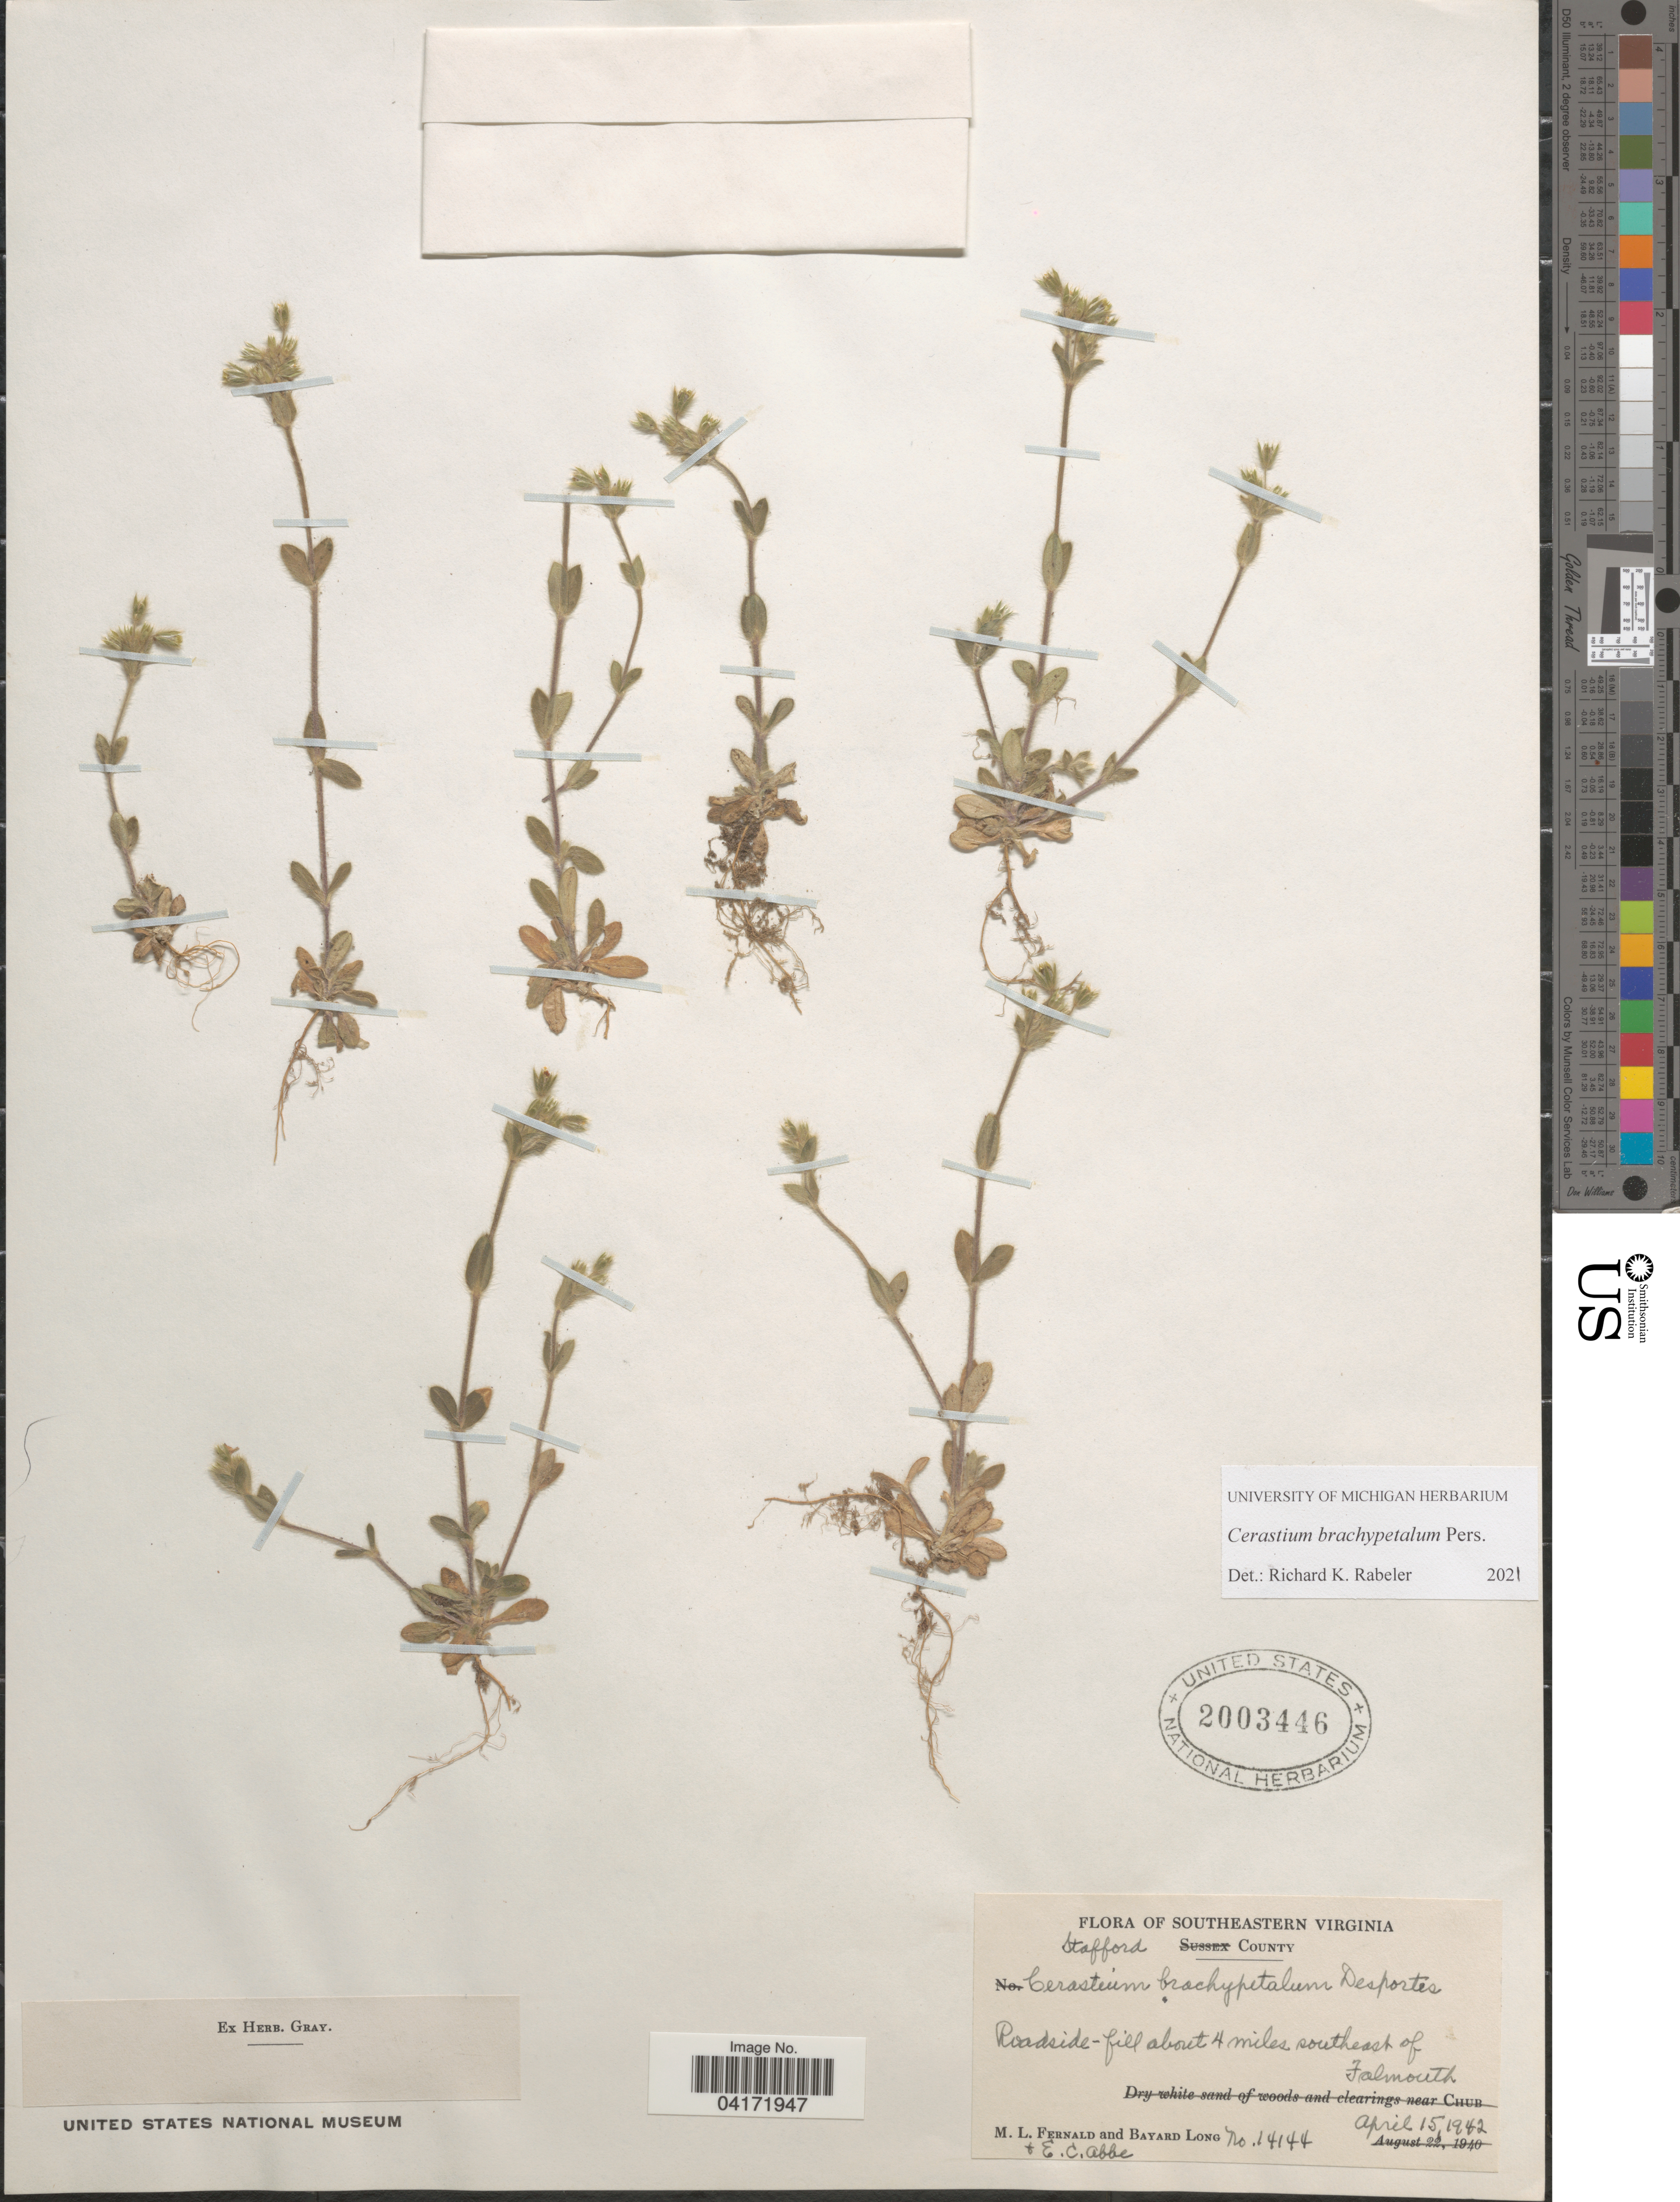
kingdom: Plantae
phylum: Tracheophyta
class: Magnoliopsida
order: Caryophyllales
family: Caryophyllaceae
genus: Cerastium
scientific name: Cerastium brachypetalum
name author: Pers.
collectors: M. L. Fernald, B. Long & E. C. Abbe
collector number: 14144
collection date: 1942-04-15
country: United States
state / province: Virginia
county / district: Stafford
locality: Southeastern Virginia. Stafford County. Roadside-fill about 4 miles southeast of Falmouth.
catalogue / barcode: US 2003446